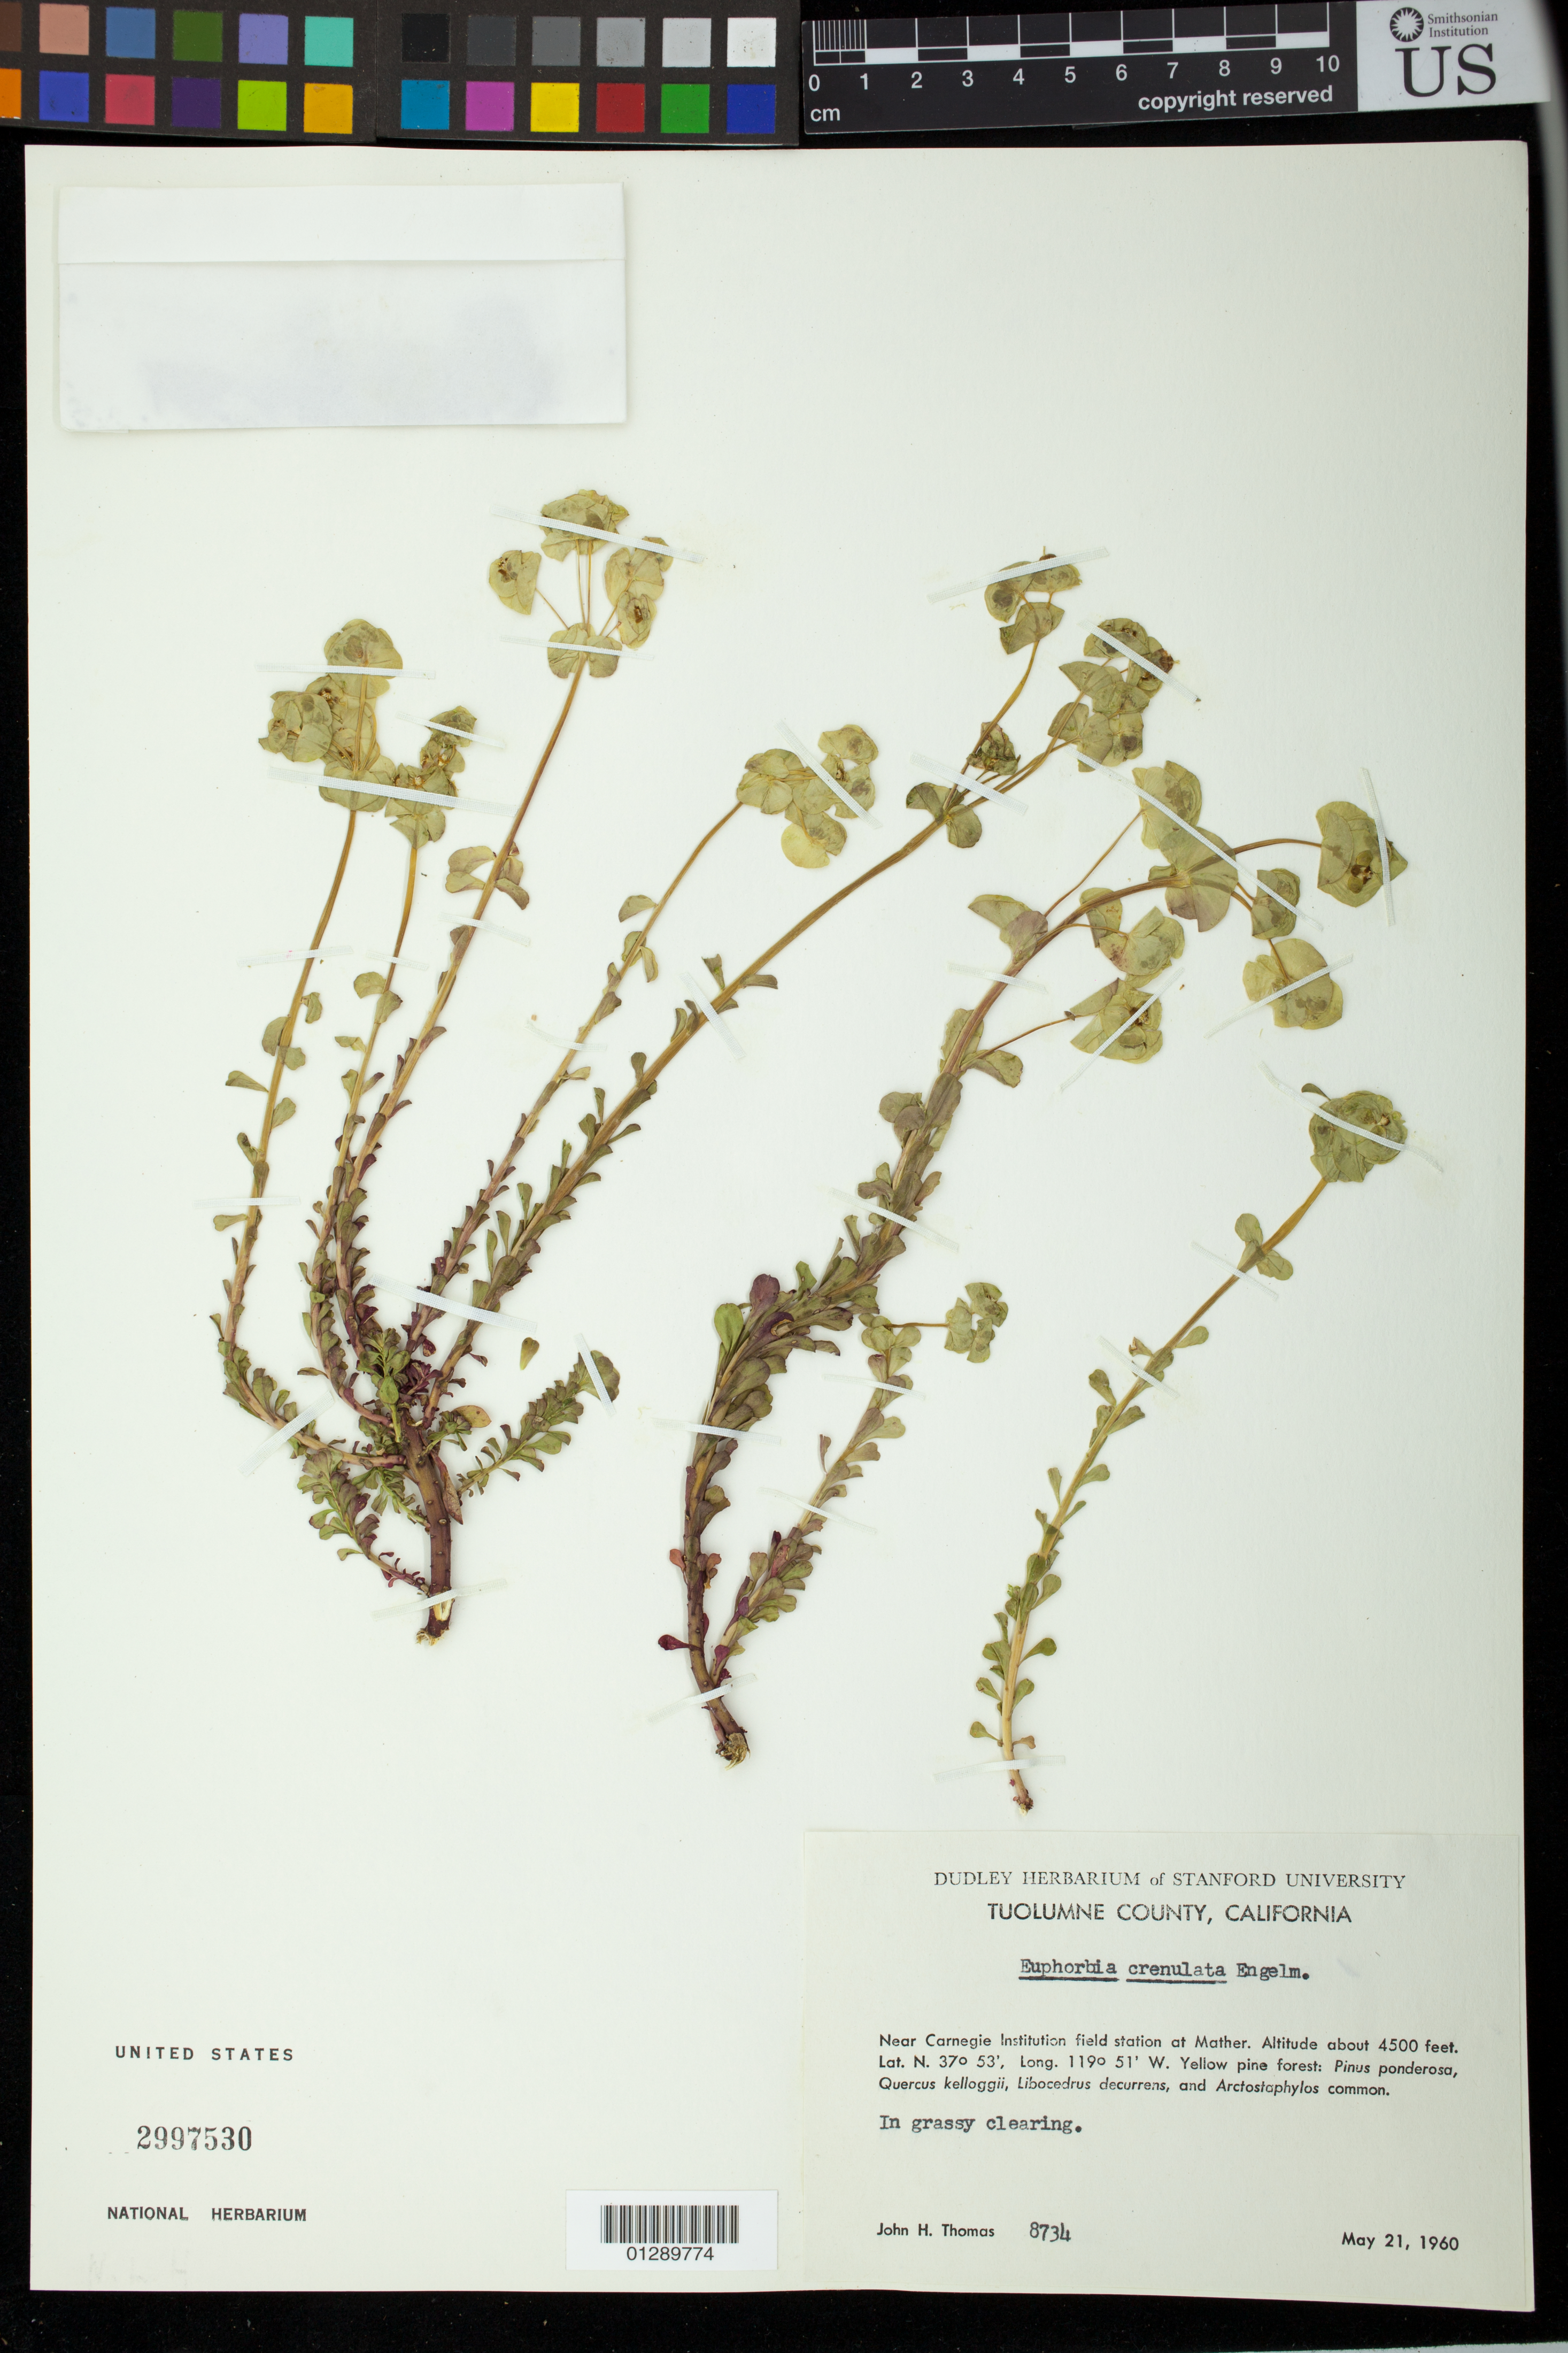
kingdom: Plantae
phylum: Tracheophyta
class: Magnoliopsida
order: Malpighiales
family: Euphorbiaceae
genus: Euphorbia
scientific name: Euphorbia crenulata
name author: Engelm.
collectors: J. H. Thomas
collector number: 8734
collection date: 1960-05-21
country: United States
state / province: California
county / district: Tuolume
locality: Near Carnegie Institution field station at Mather.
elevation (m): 1372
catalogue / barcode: US 2997530